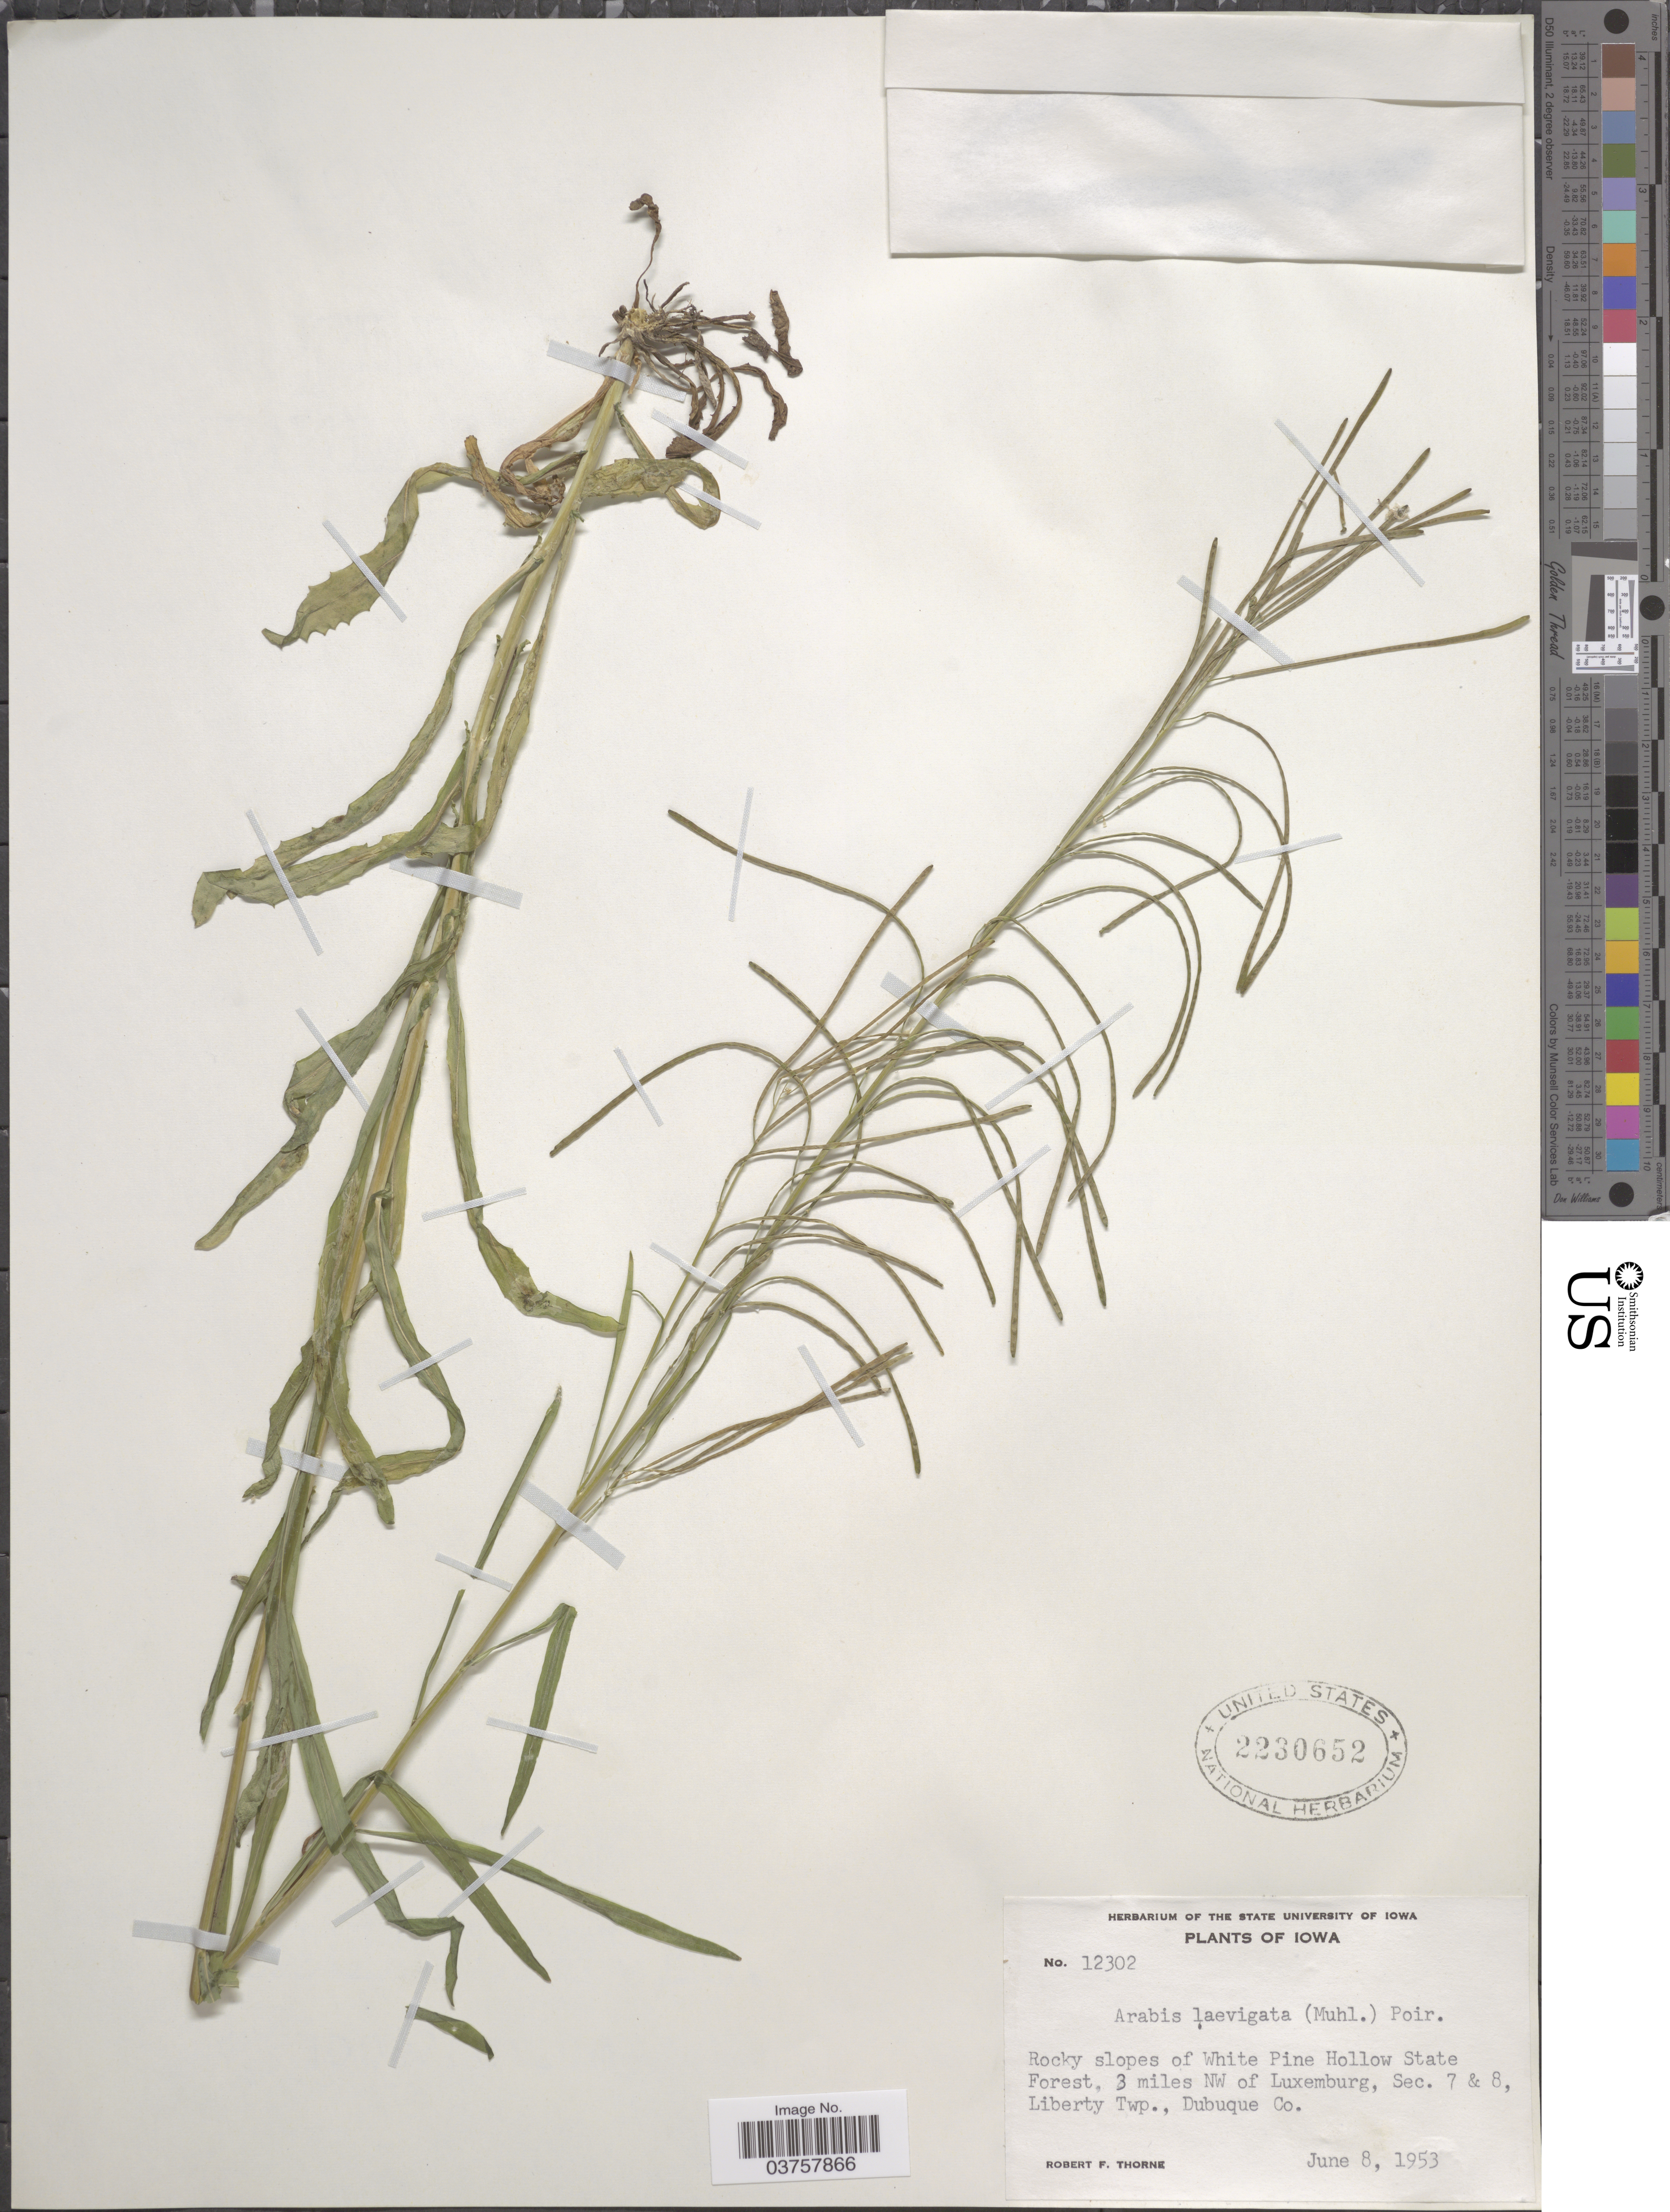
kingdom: Plantae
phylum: Tracheophyta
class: Magnoliopsida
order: Brassicales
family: Brassicaceae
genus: Arabis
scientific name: Arabis laevigata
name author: (Muhl. ex Willd.) Poir.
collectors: R. F. Thorne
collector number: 12302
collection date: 1953-06-08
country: United States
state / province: Iowa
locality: Rocky slopes of White Pine Hollow State Forest, 3 miles NW of Luxemburg, Sec. 7 & 8, Liberty Twp., Dubuque Co.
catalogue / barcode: US 2230652